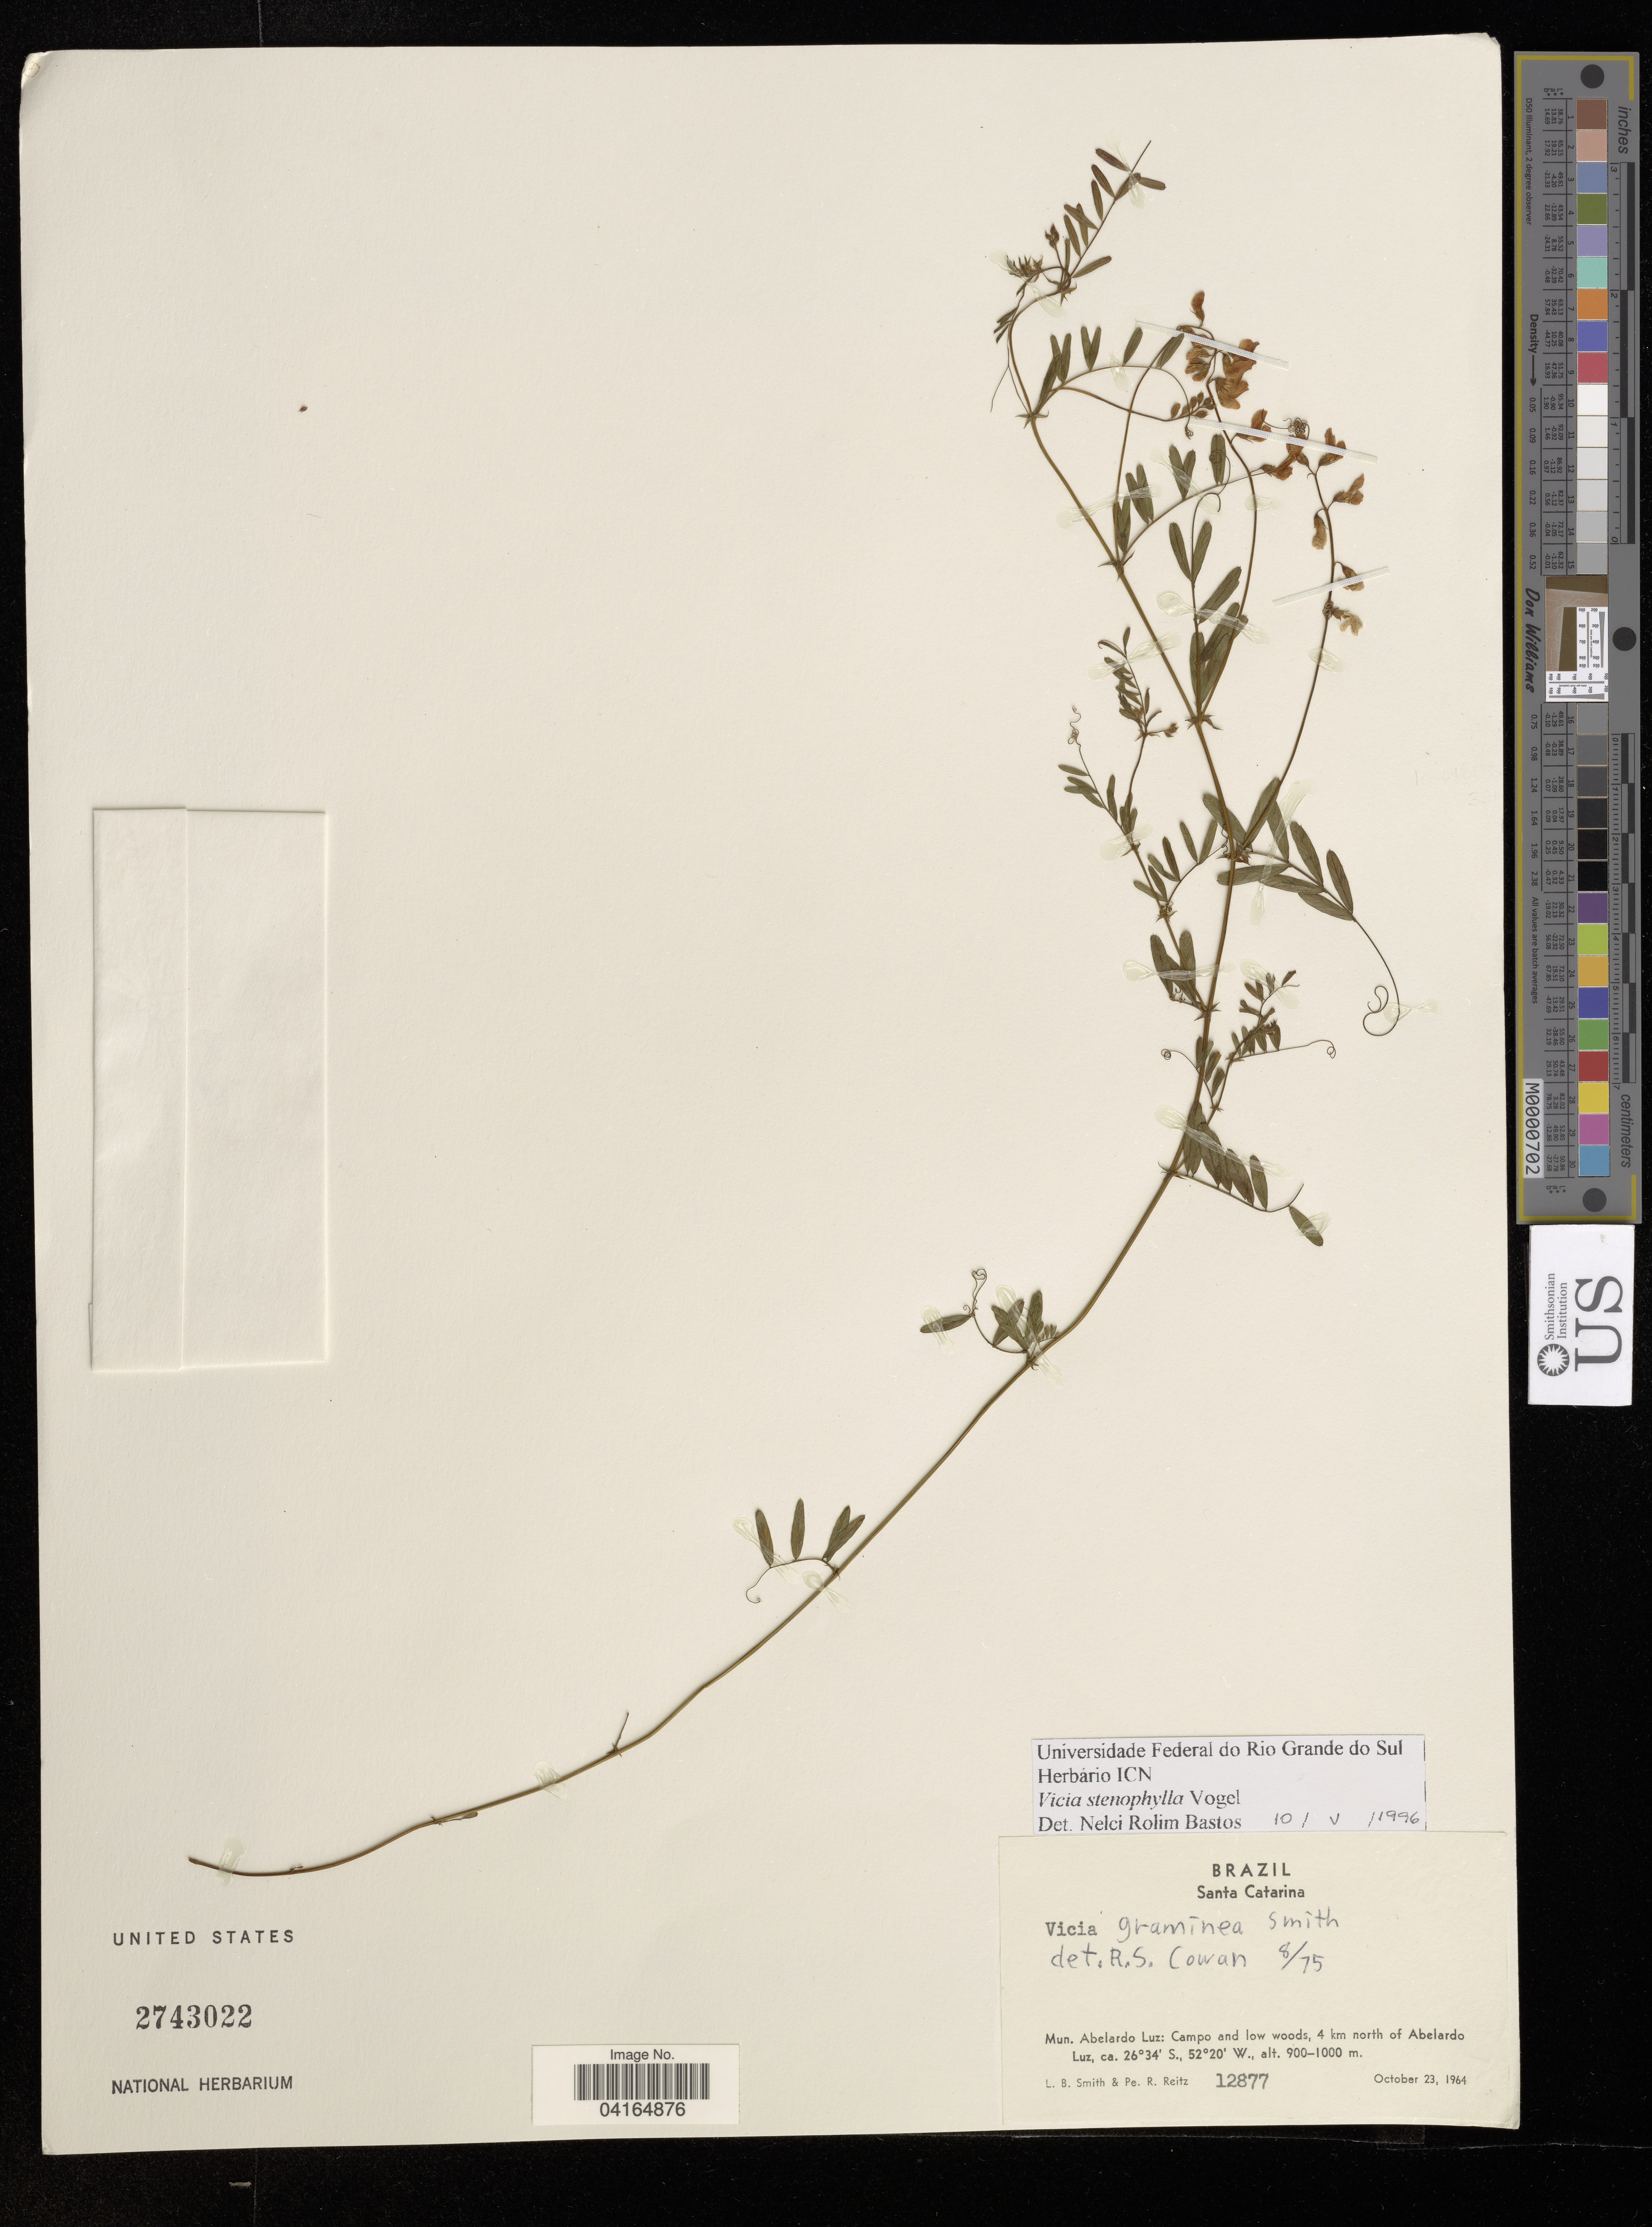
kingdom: Plantae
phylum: Tracheophyta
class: Magnoliopsida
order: Fabales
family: Fabaceae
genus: Vicia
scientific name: Vicia stenophylla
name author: Vogel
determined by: Hechenleitner, Paulina, RBG Edinburgh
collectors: L. Smith & P. Reitz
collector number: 12877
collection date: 1964-10-23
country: Brazil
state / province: Santa Catarina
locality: Mun. Abelardo Luz: Campo and low woods, 4 km north of Abelardo Luz.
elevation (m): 900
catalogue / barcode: US 2743022